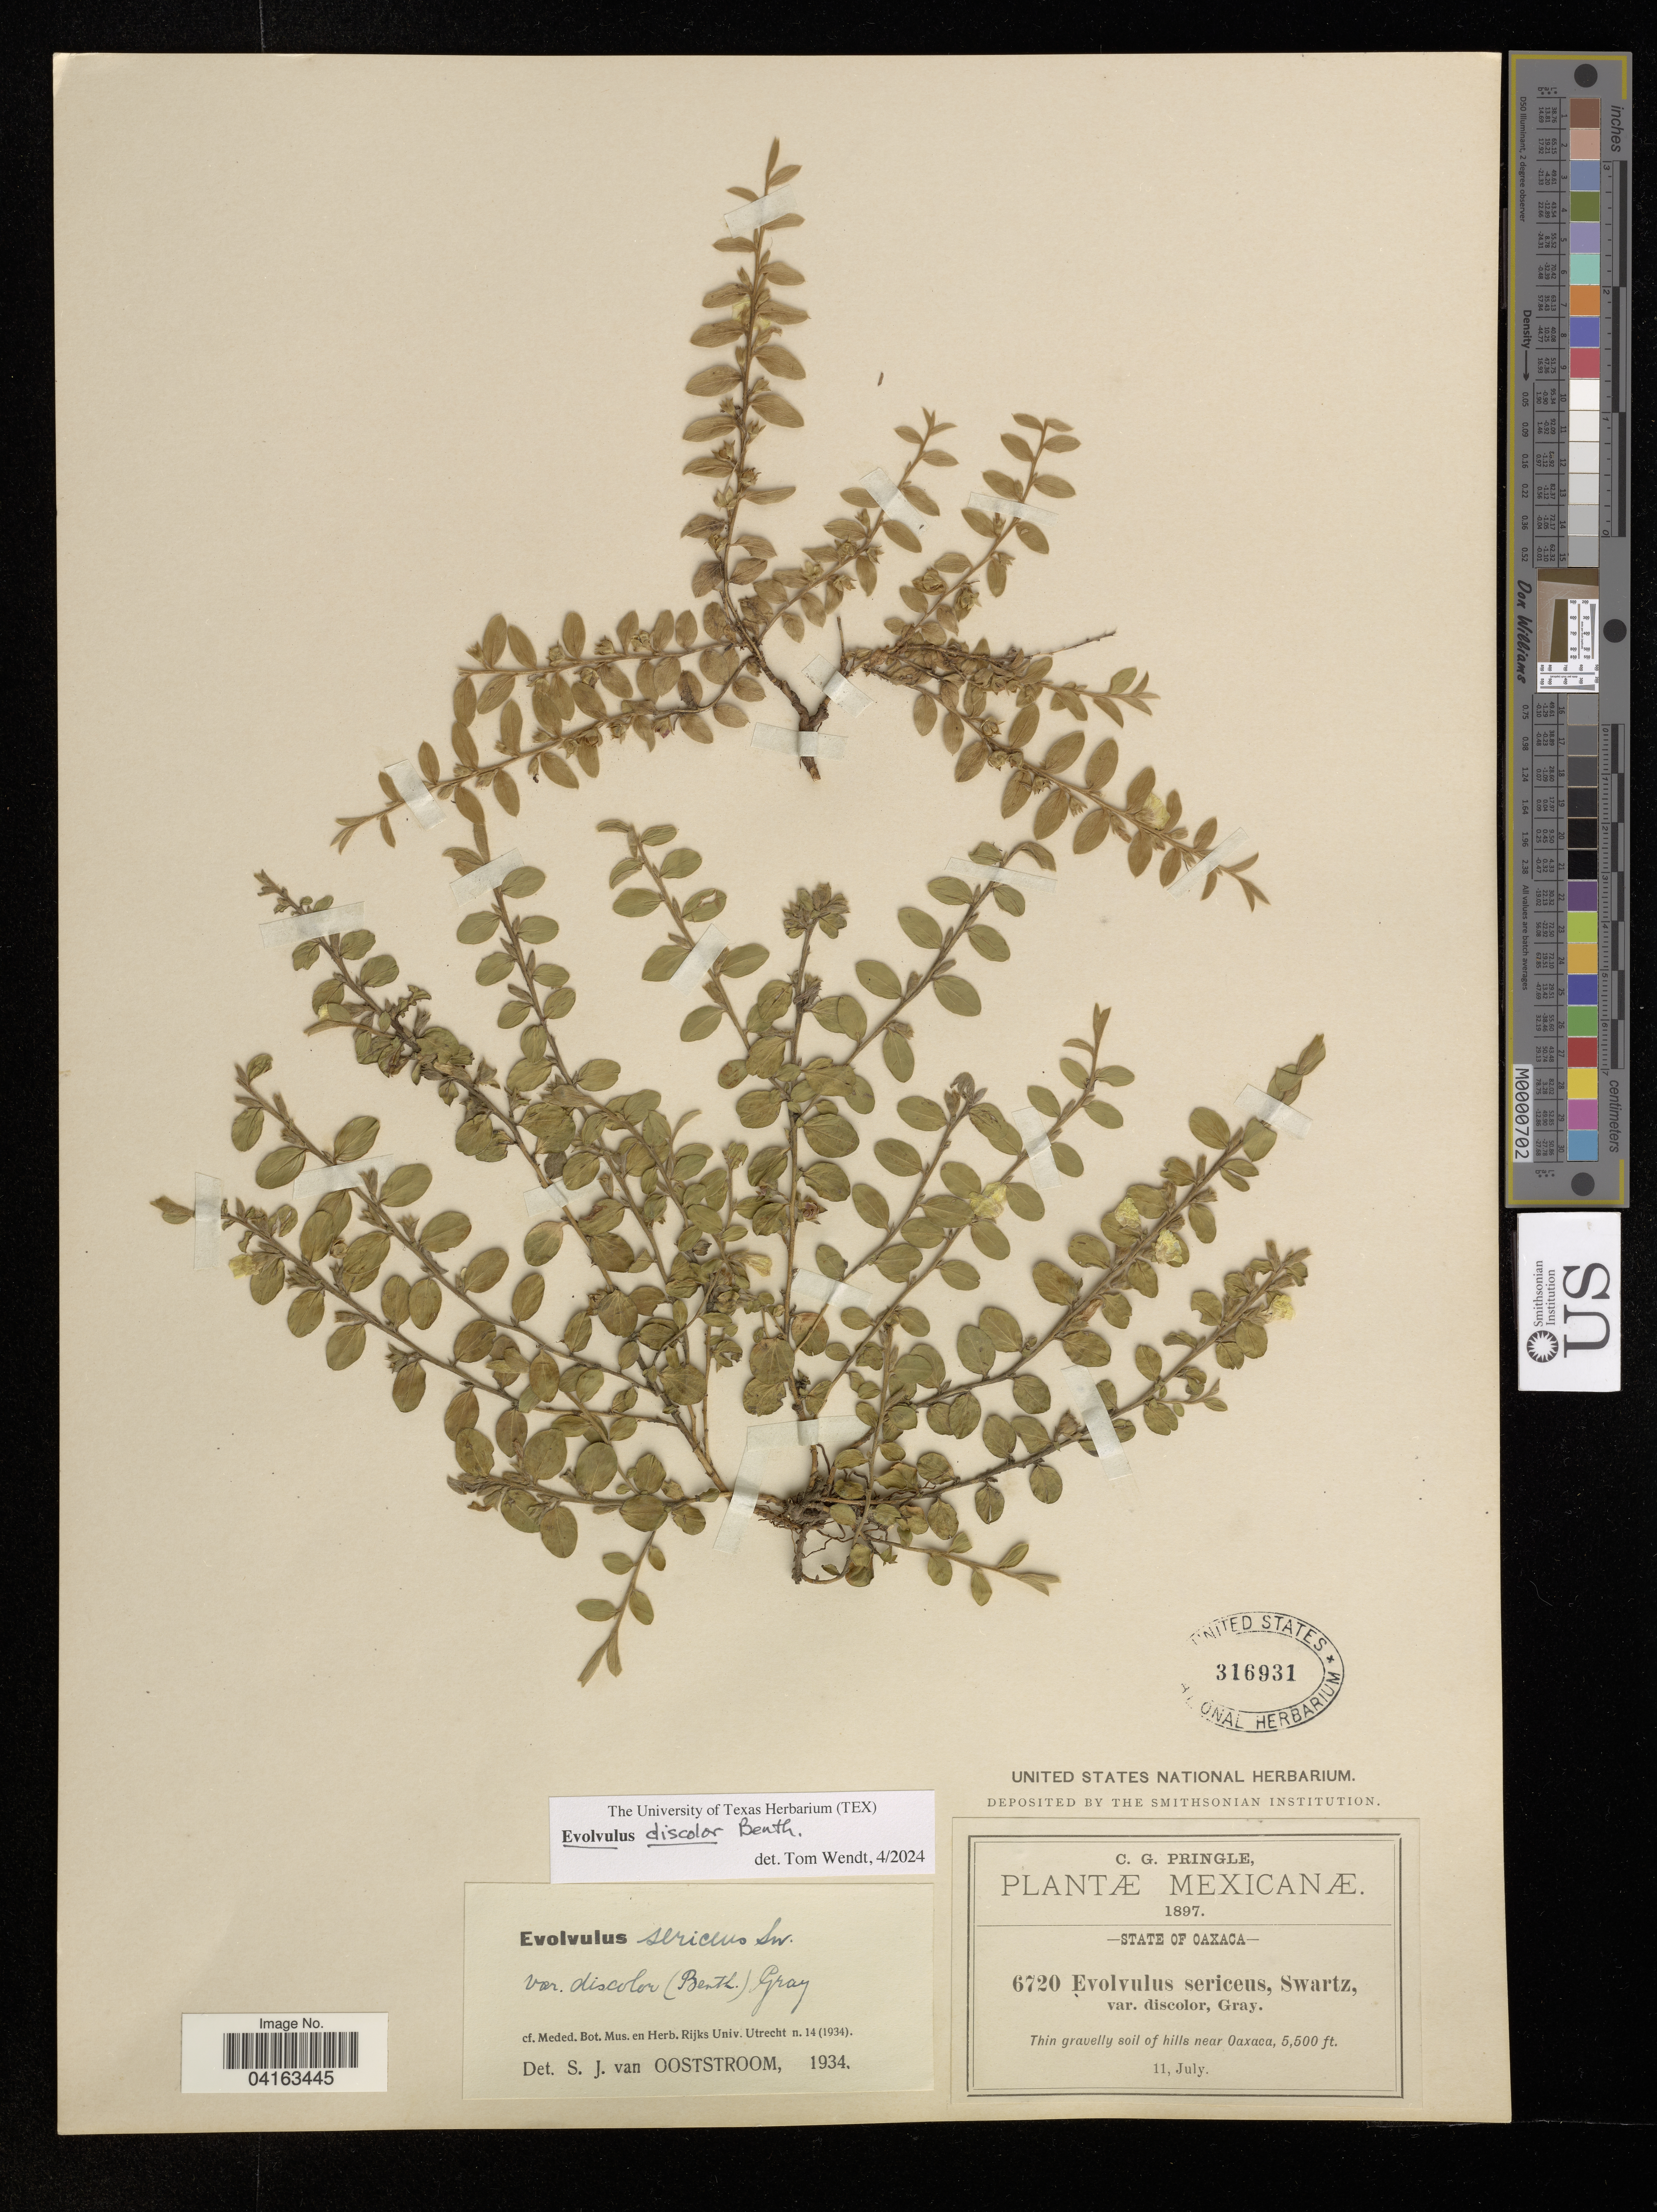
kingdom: Plantae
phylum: Tracheophyta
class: Magnoliopsida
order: Solanales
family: Convolvulaceae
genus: Evolvulus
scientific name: Evolvulus discolor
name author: Benth.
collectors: C. G. Pringle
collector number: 6720?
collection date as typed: JUL 11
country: Mexico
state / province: Oaxaca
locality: Near Oaxaca.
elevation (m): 1676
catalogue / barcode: US 316931